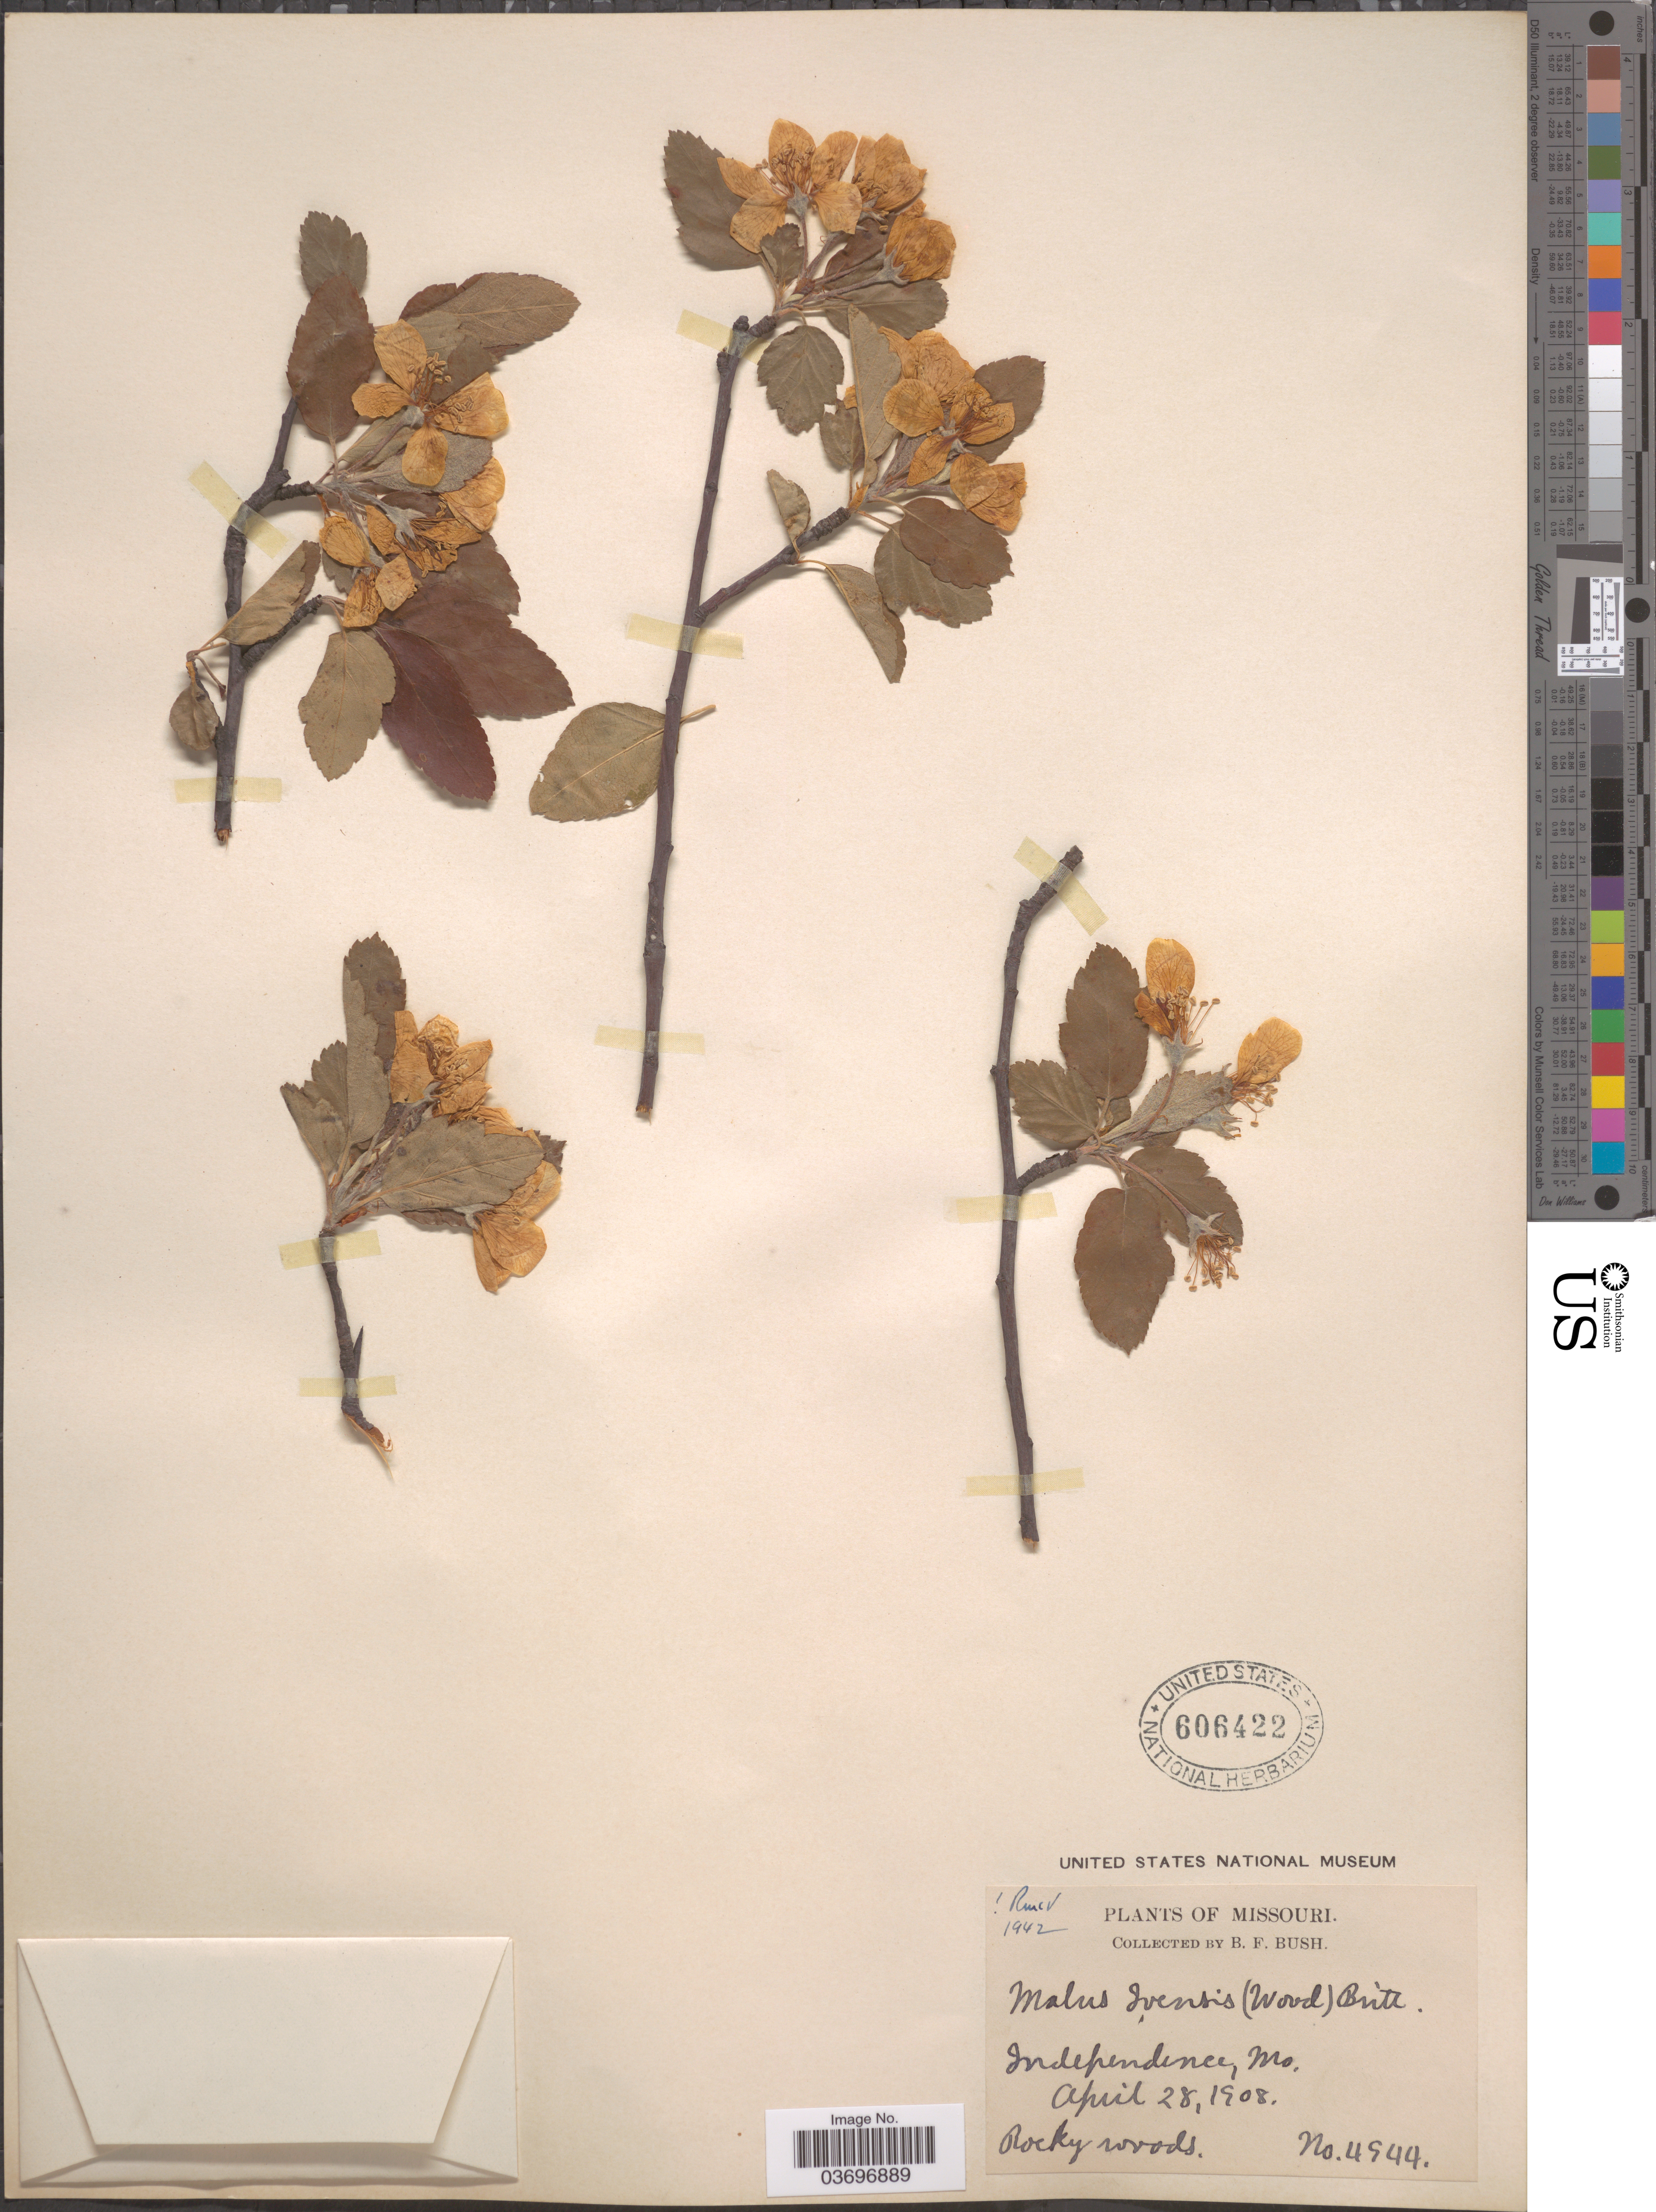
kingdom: Plantae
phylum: Tracheophyta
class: Magnoliopsida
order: Rosales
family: Rosaceae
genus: Malus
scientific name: Malus ioensis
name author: (Alph. Wood) Britton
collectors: B. F. Bush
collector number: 4944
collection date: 1908-04-28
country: United States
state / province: Missouri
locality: Independence.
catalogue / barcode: US 606422